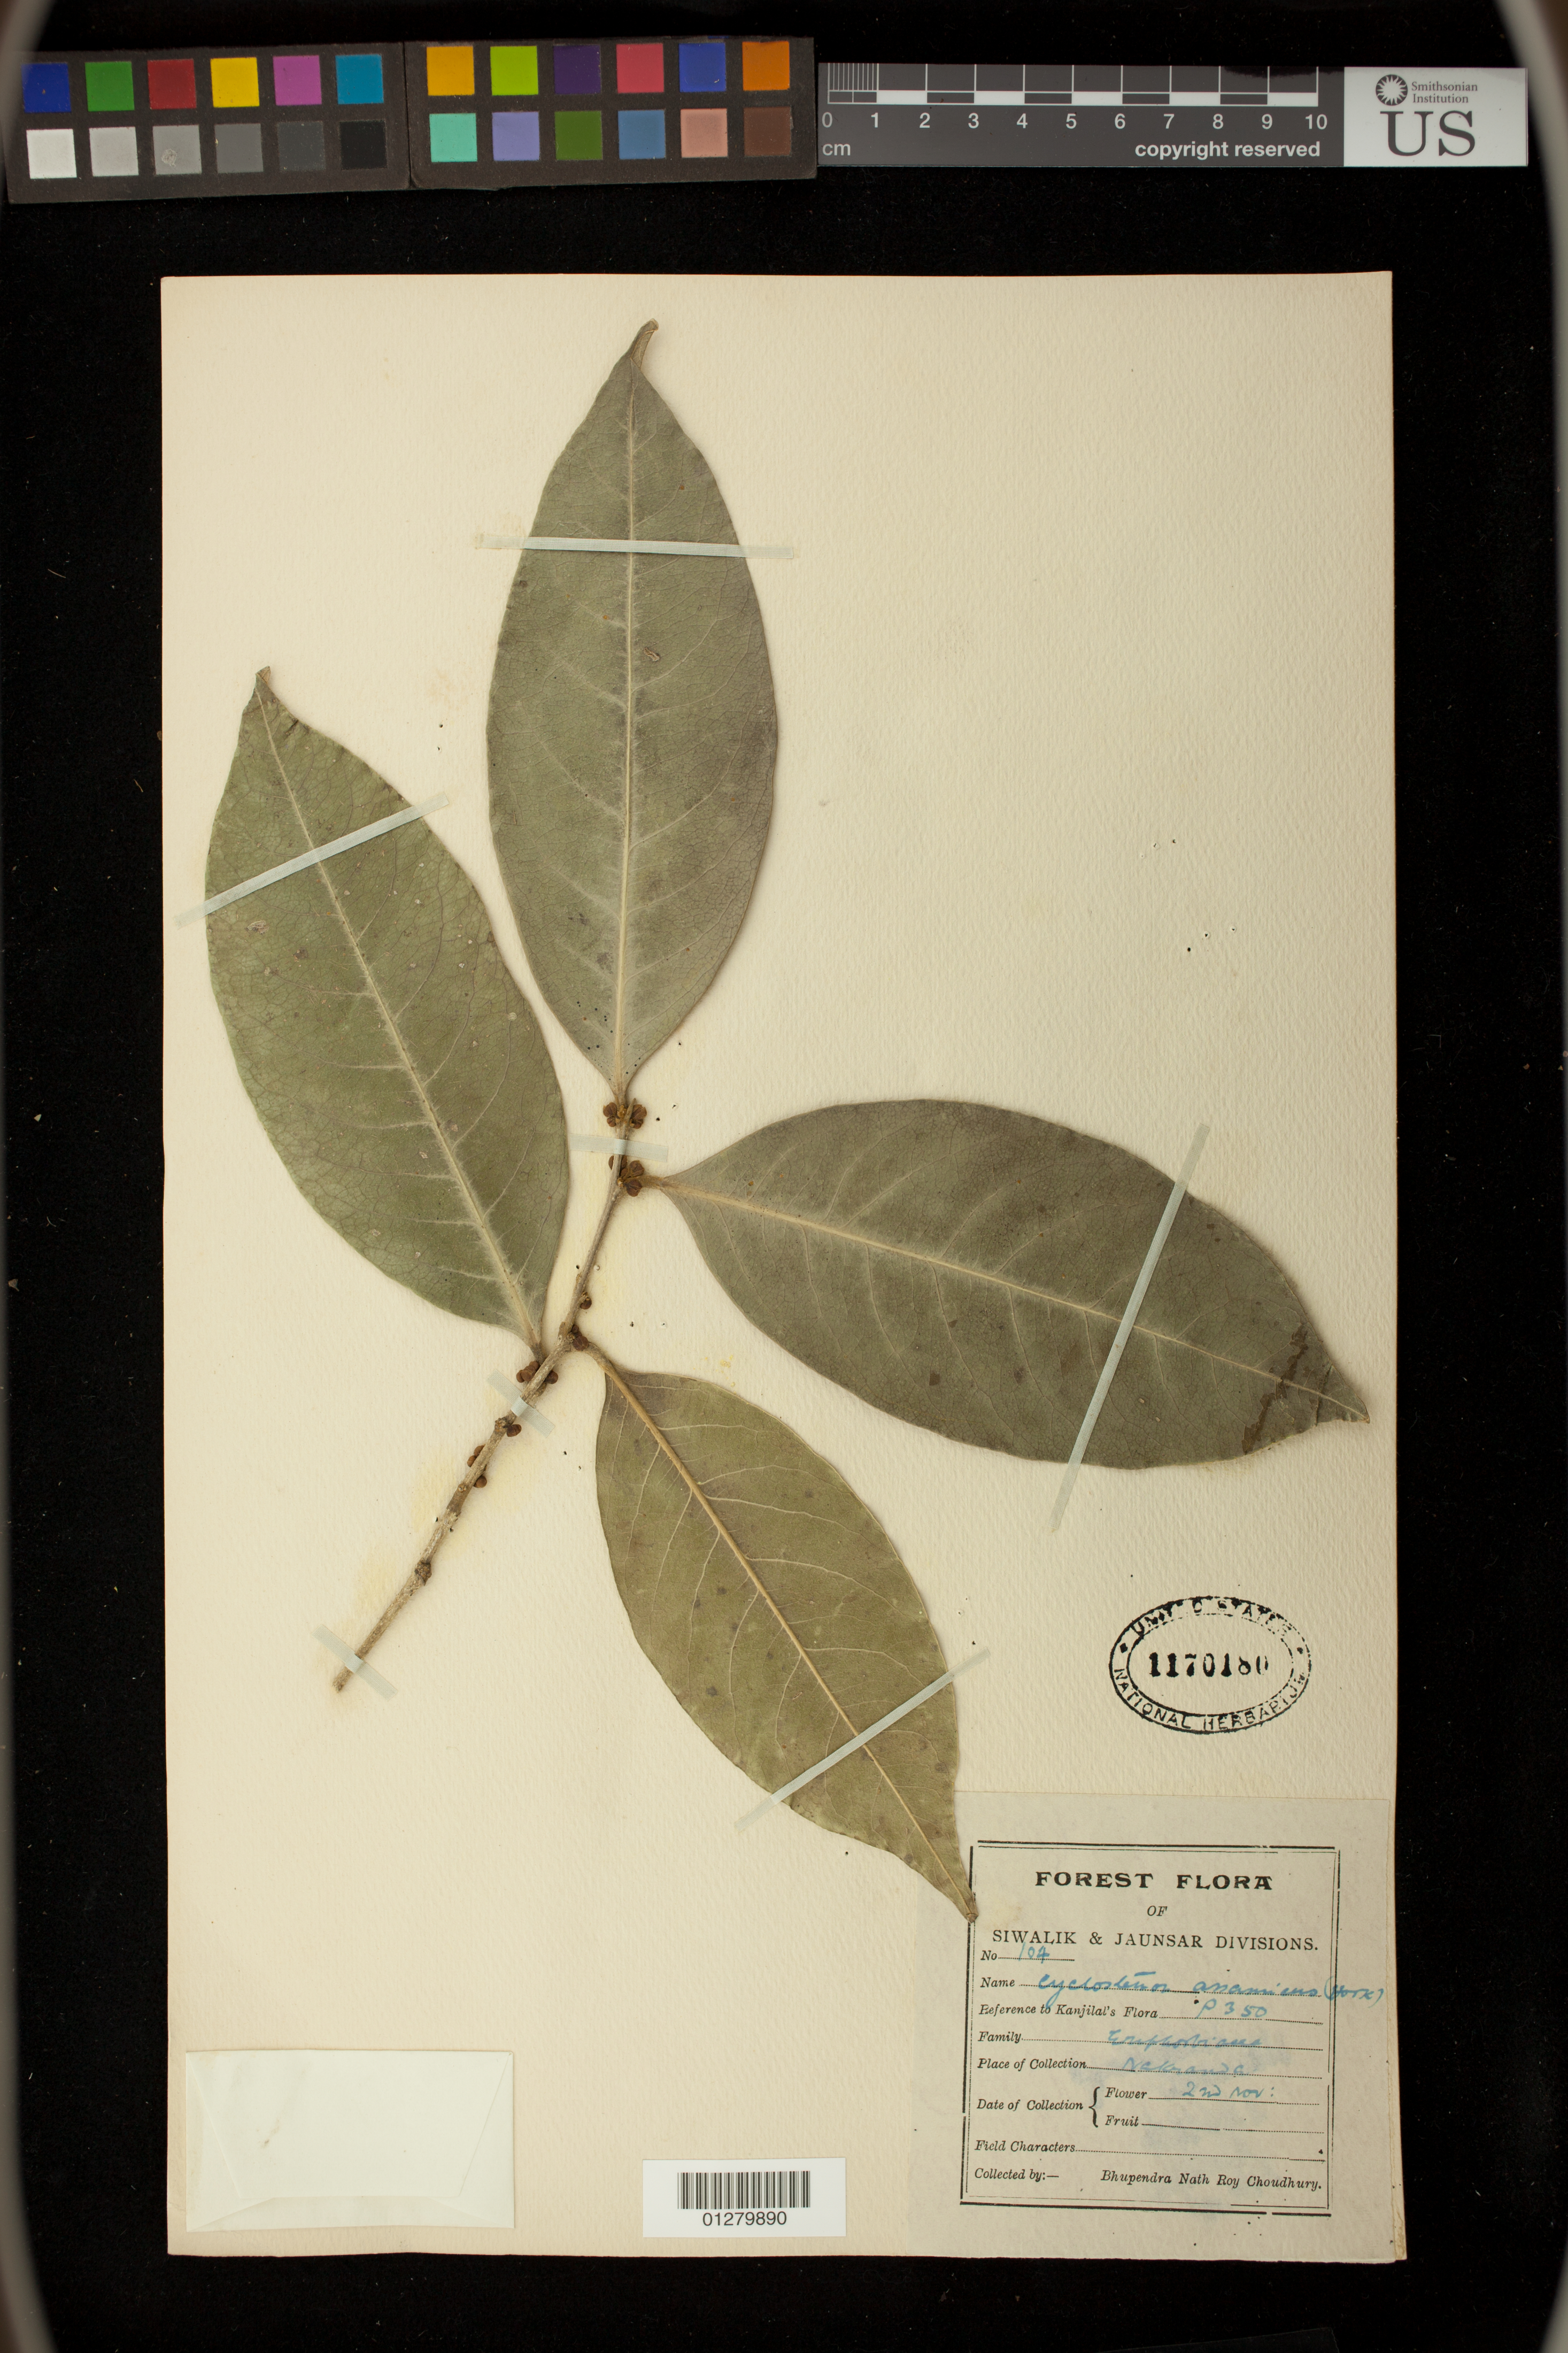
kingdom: Plantae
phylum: Tracheophyta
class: Magnoliopsida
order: Malpighiales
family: Putranjivaceae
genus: Drypetes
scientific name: Drypetes assamica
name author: (Hook. f.) Pax & K. Hoffm.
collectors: B. Choudhury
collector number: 104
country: India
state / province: Uttarakhand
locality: Siwalik & Jaunsar Divisions,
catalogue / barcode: US 1170180